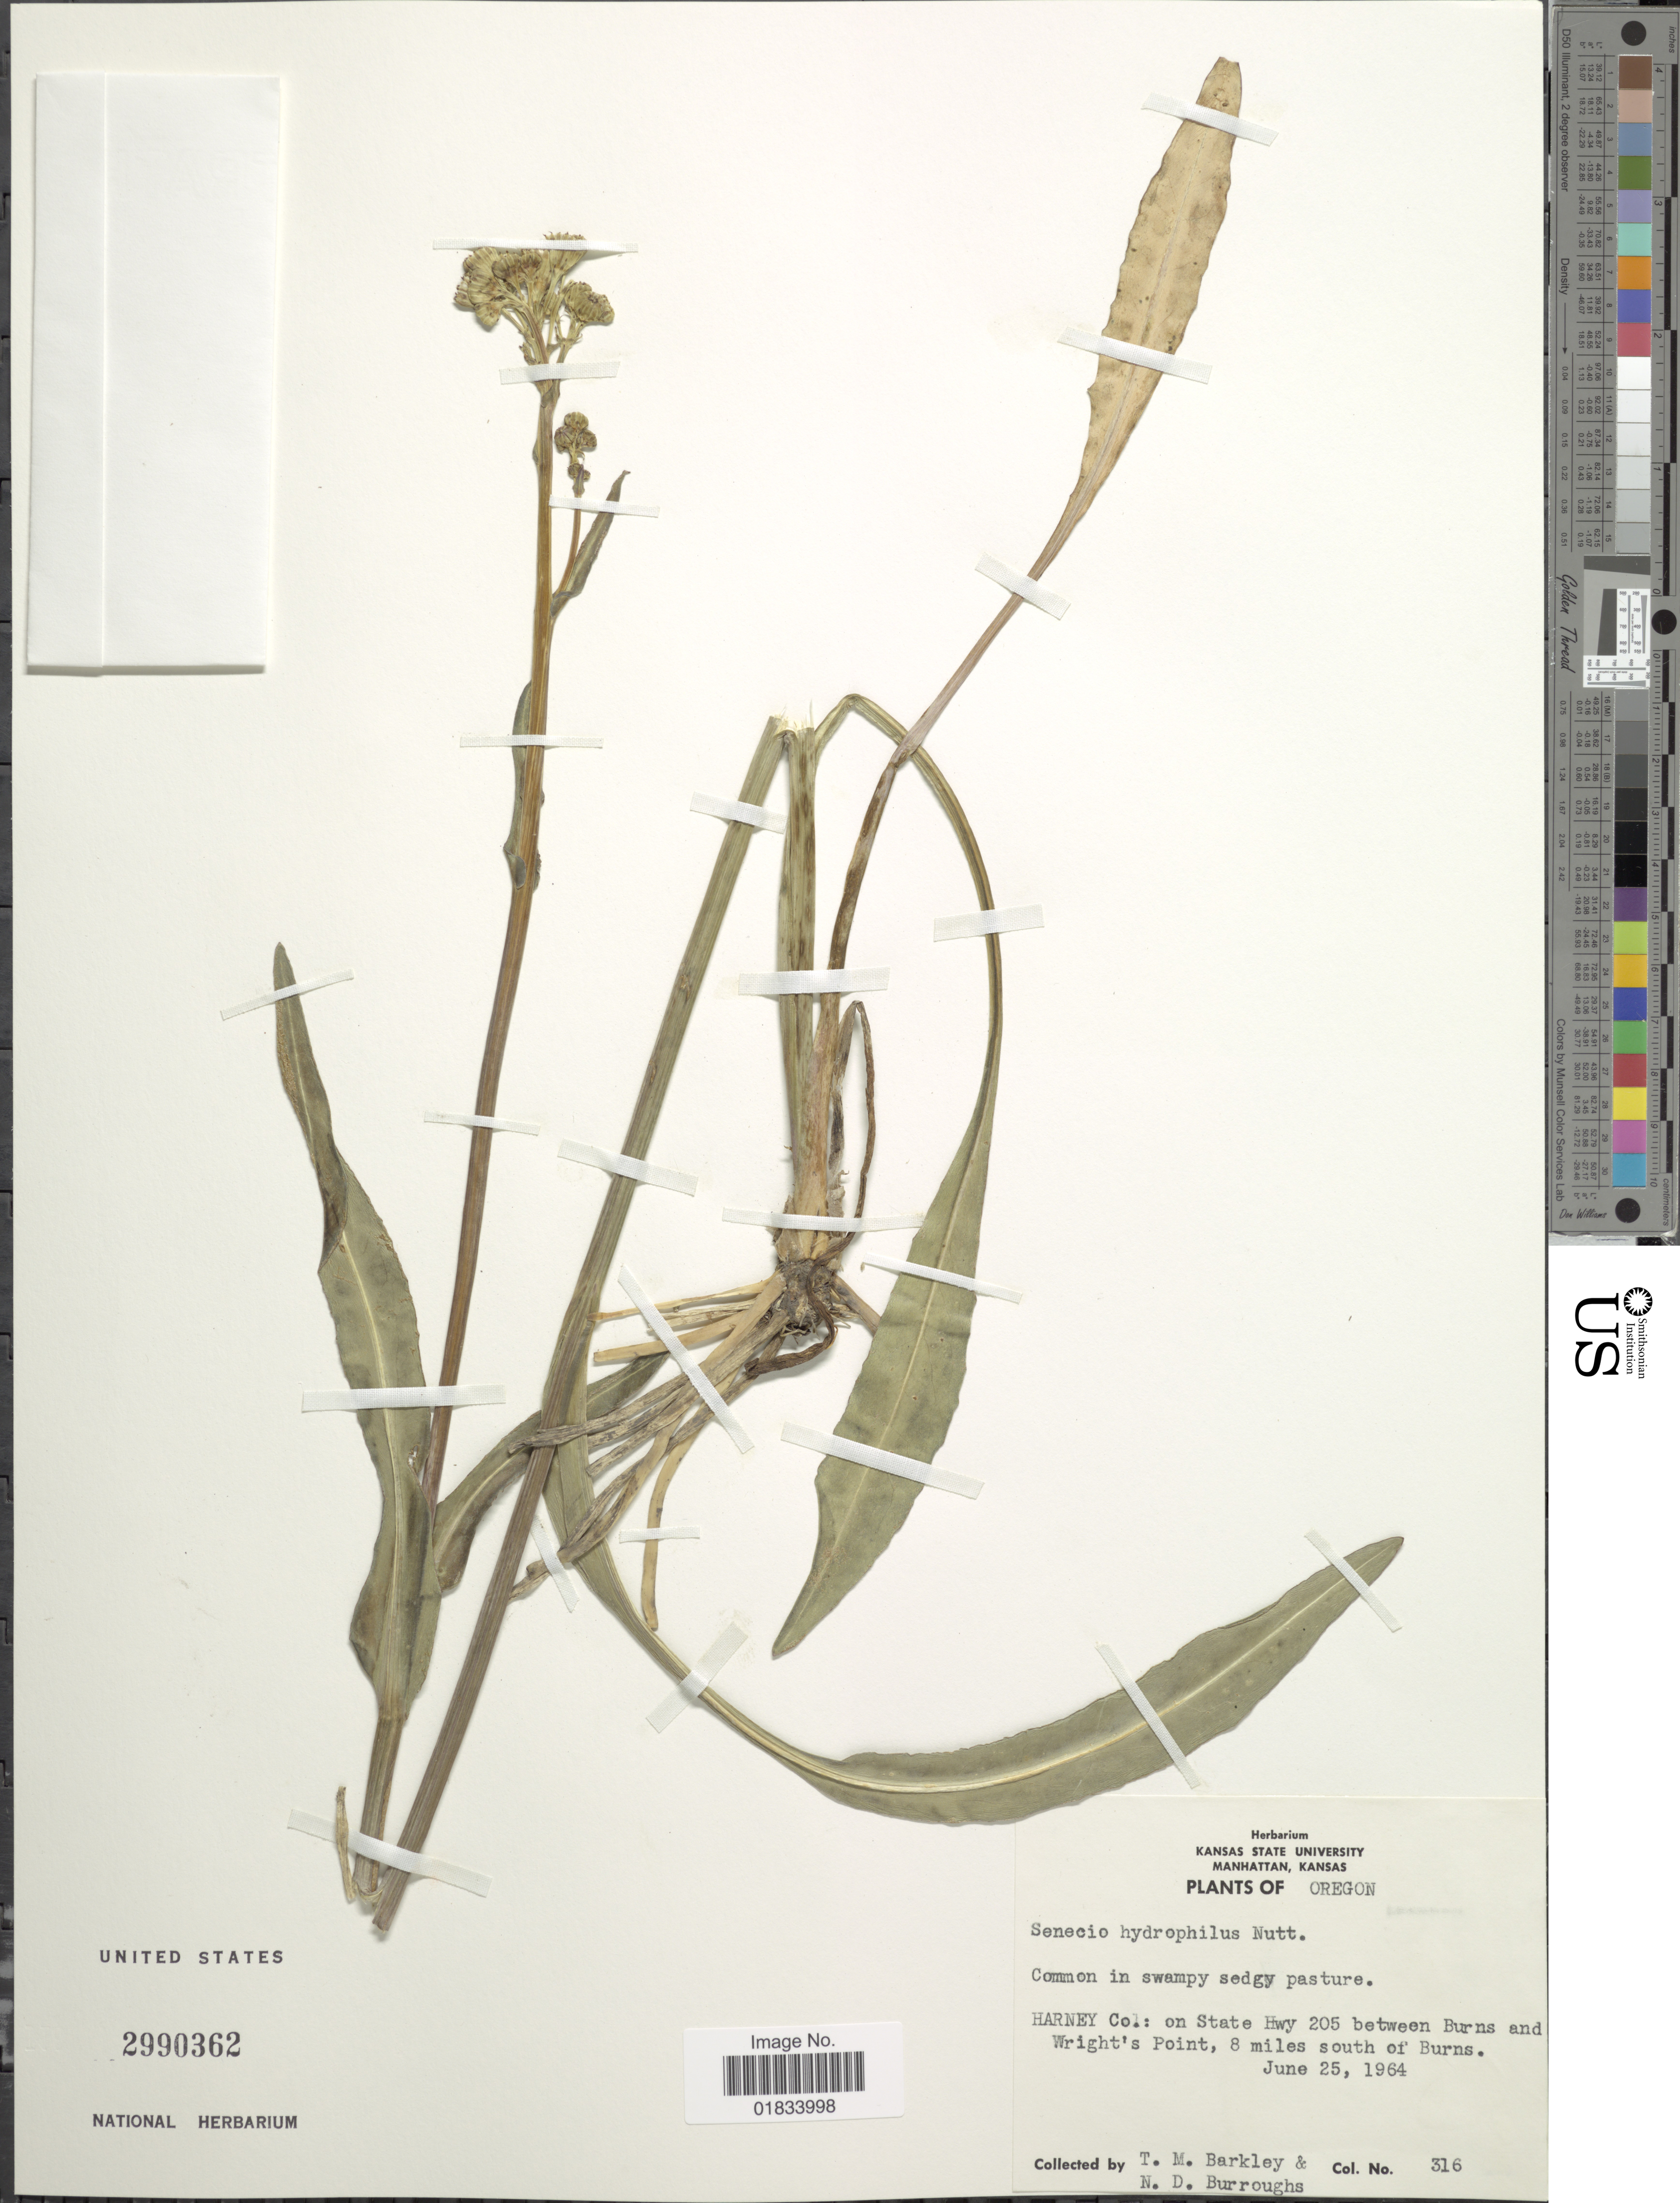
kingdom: Plantae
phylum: Tracheophyta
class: Magnoliopsida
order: Asterales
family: Asteraceae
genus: Senecio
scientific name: Senecio hydrophilus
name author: Nutt.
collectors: T. M. Barkley & N. Burroughs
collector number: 316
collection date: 1964-06-25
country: United States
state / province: Oregon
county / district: Harney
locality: Harney Co: on State Why 205 between Burns and Wright's Point, 8 miles south of Burns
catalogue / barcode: US 2990362